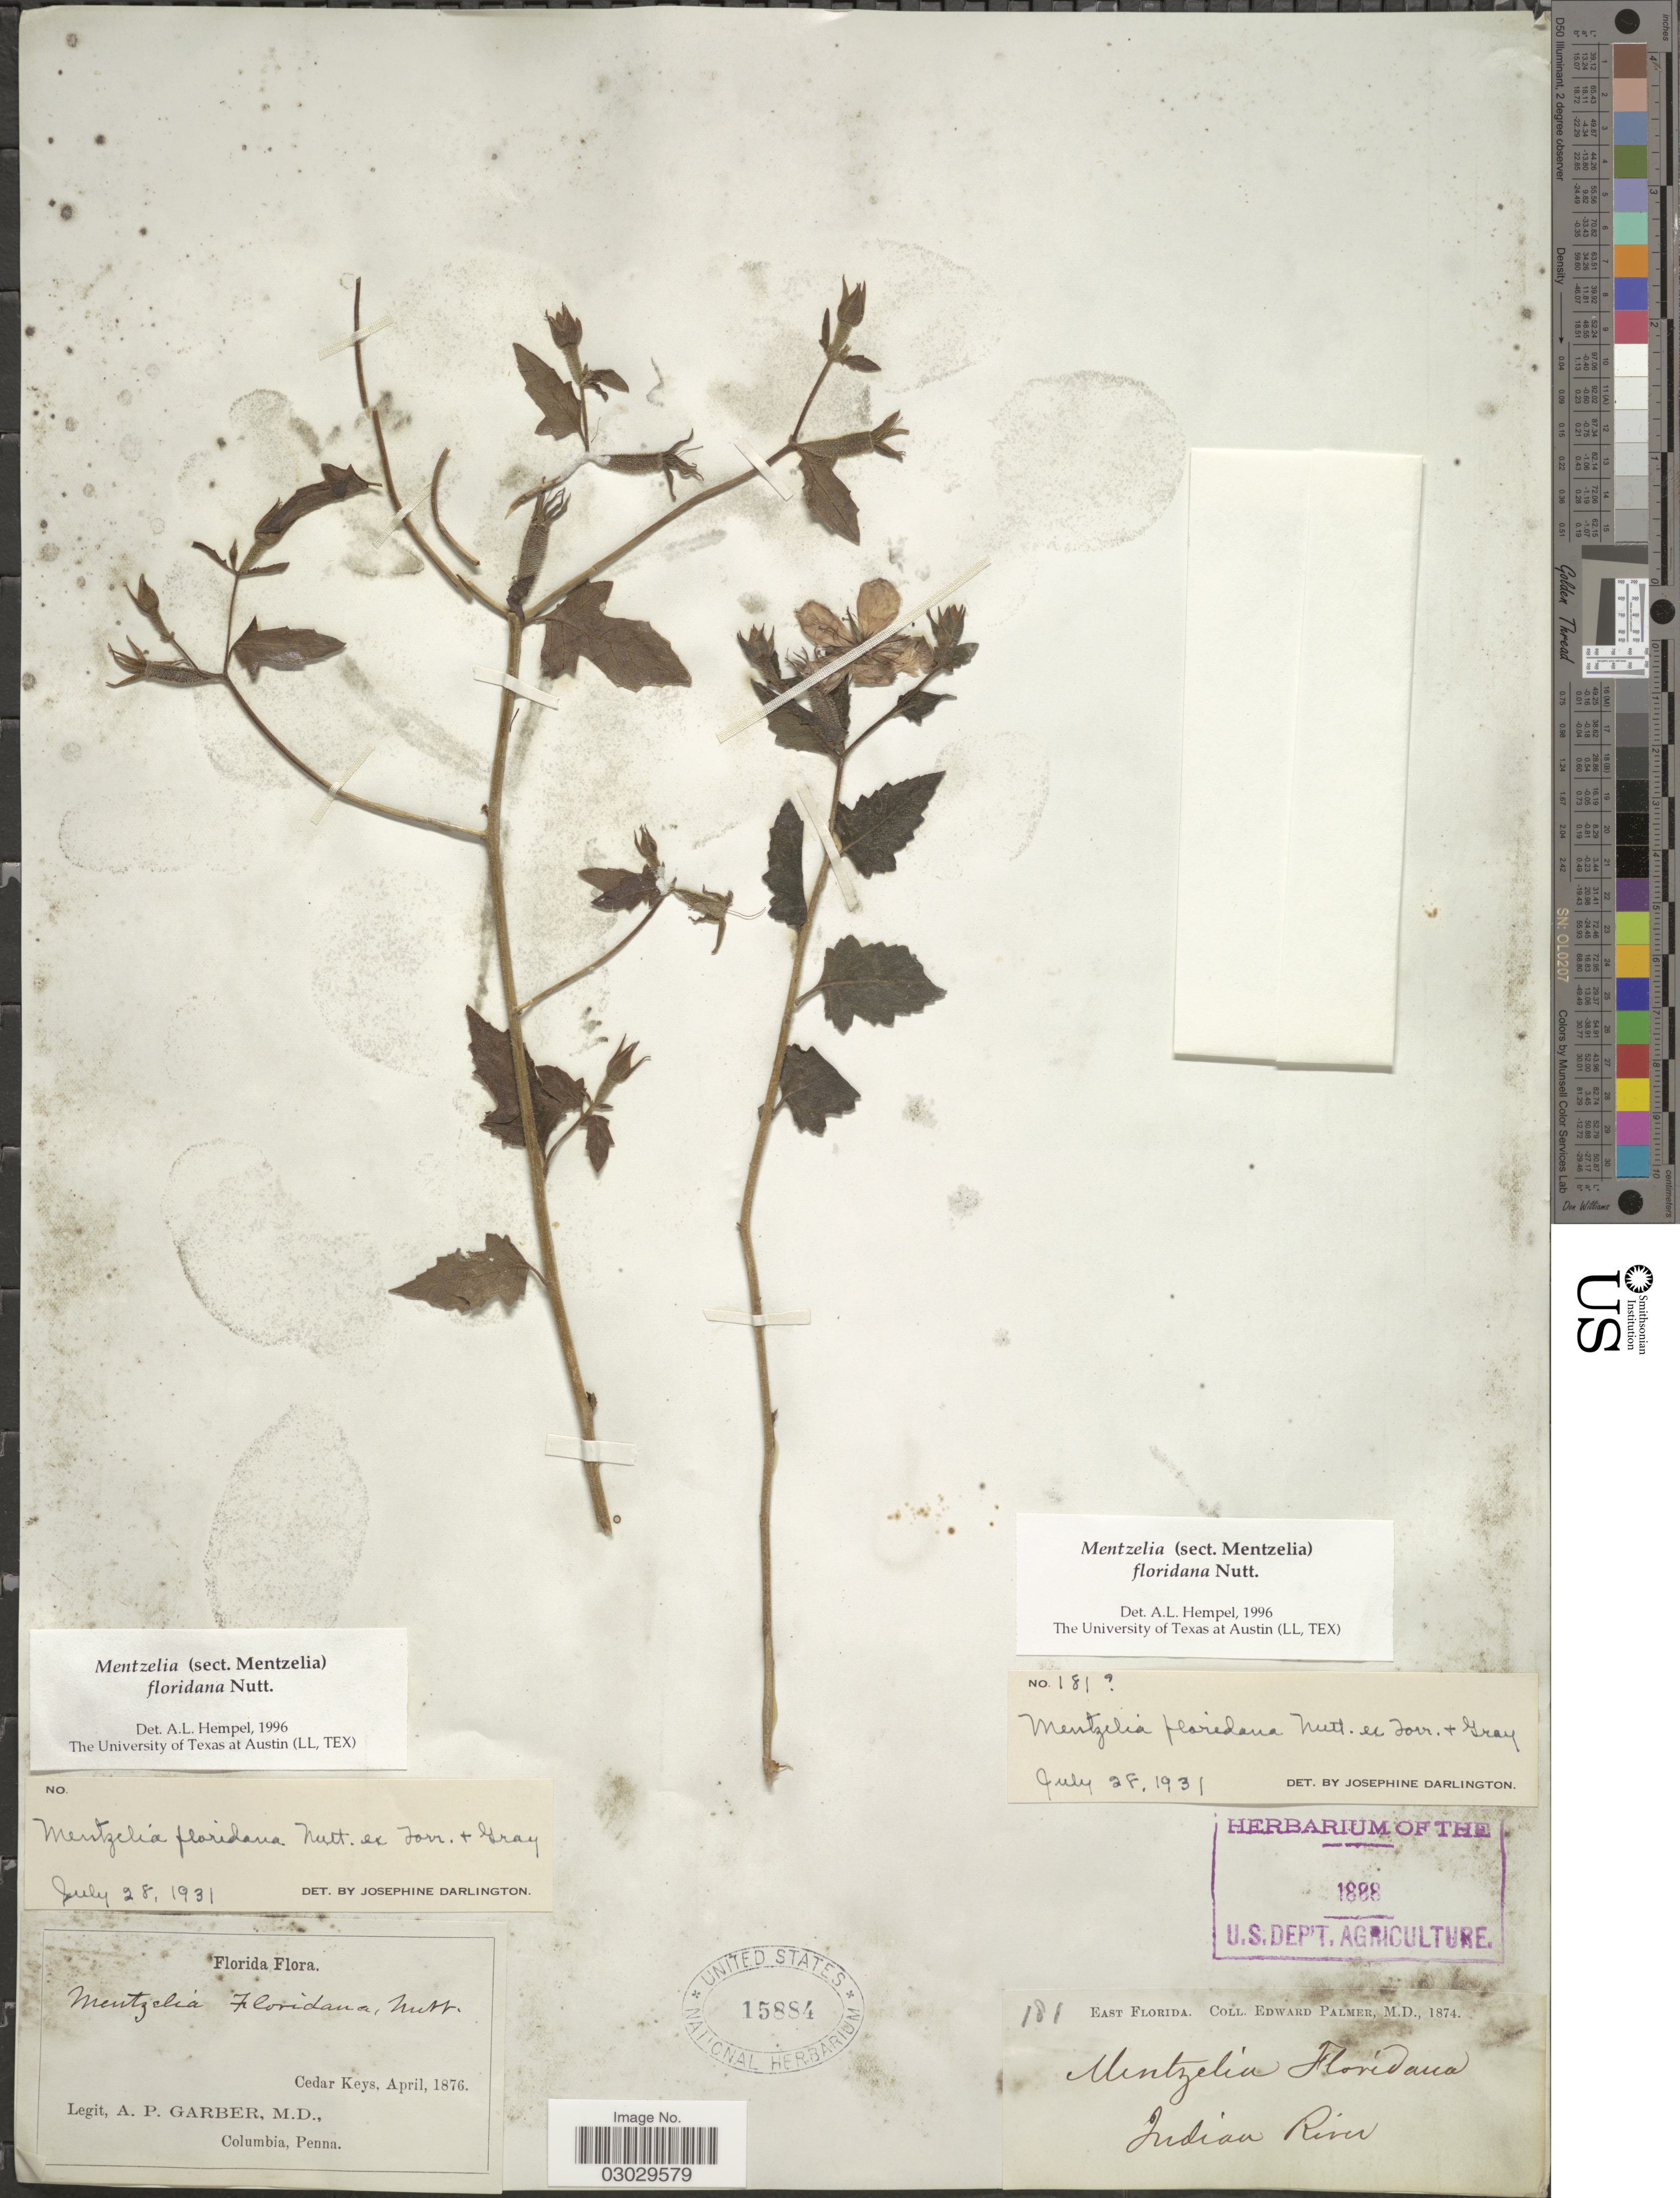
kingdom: Plantae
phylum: Tracheophyta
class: Magnoliopsida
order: Cornales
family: Loasaceae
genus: Mentzelia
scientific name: Mentzelia floridana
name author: Nutt. ex Torr. & A. Gray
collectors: A. P. Garber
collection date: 1876-04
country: United States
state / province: Florida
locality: Cedar Keys.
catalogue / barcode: US 15884